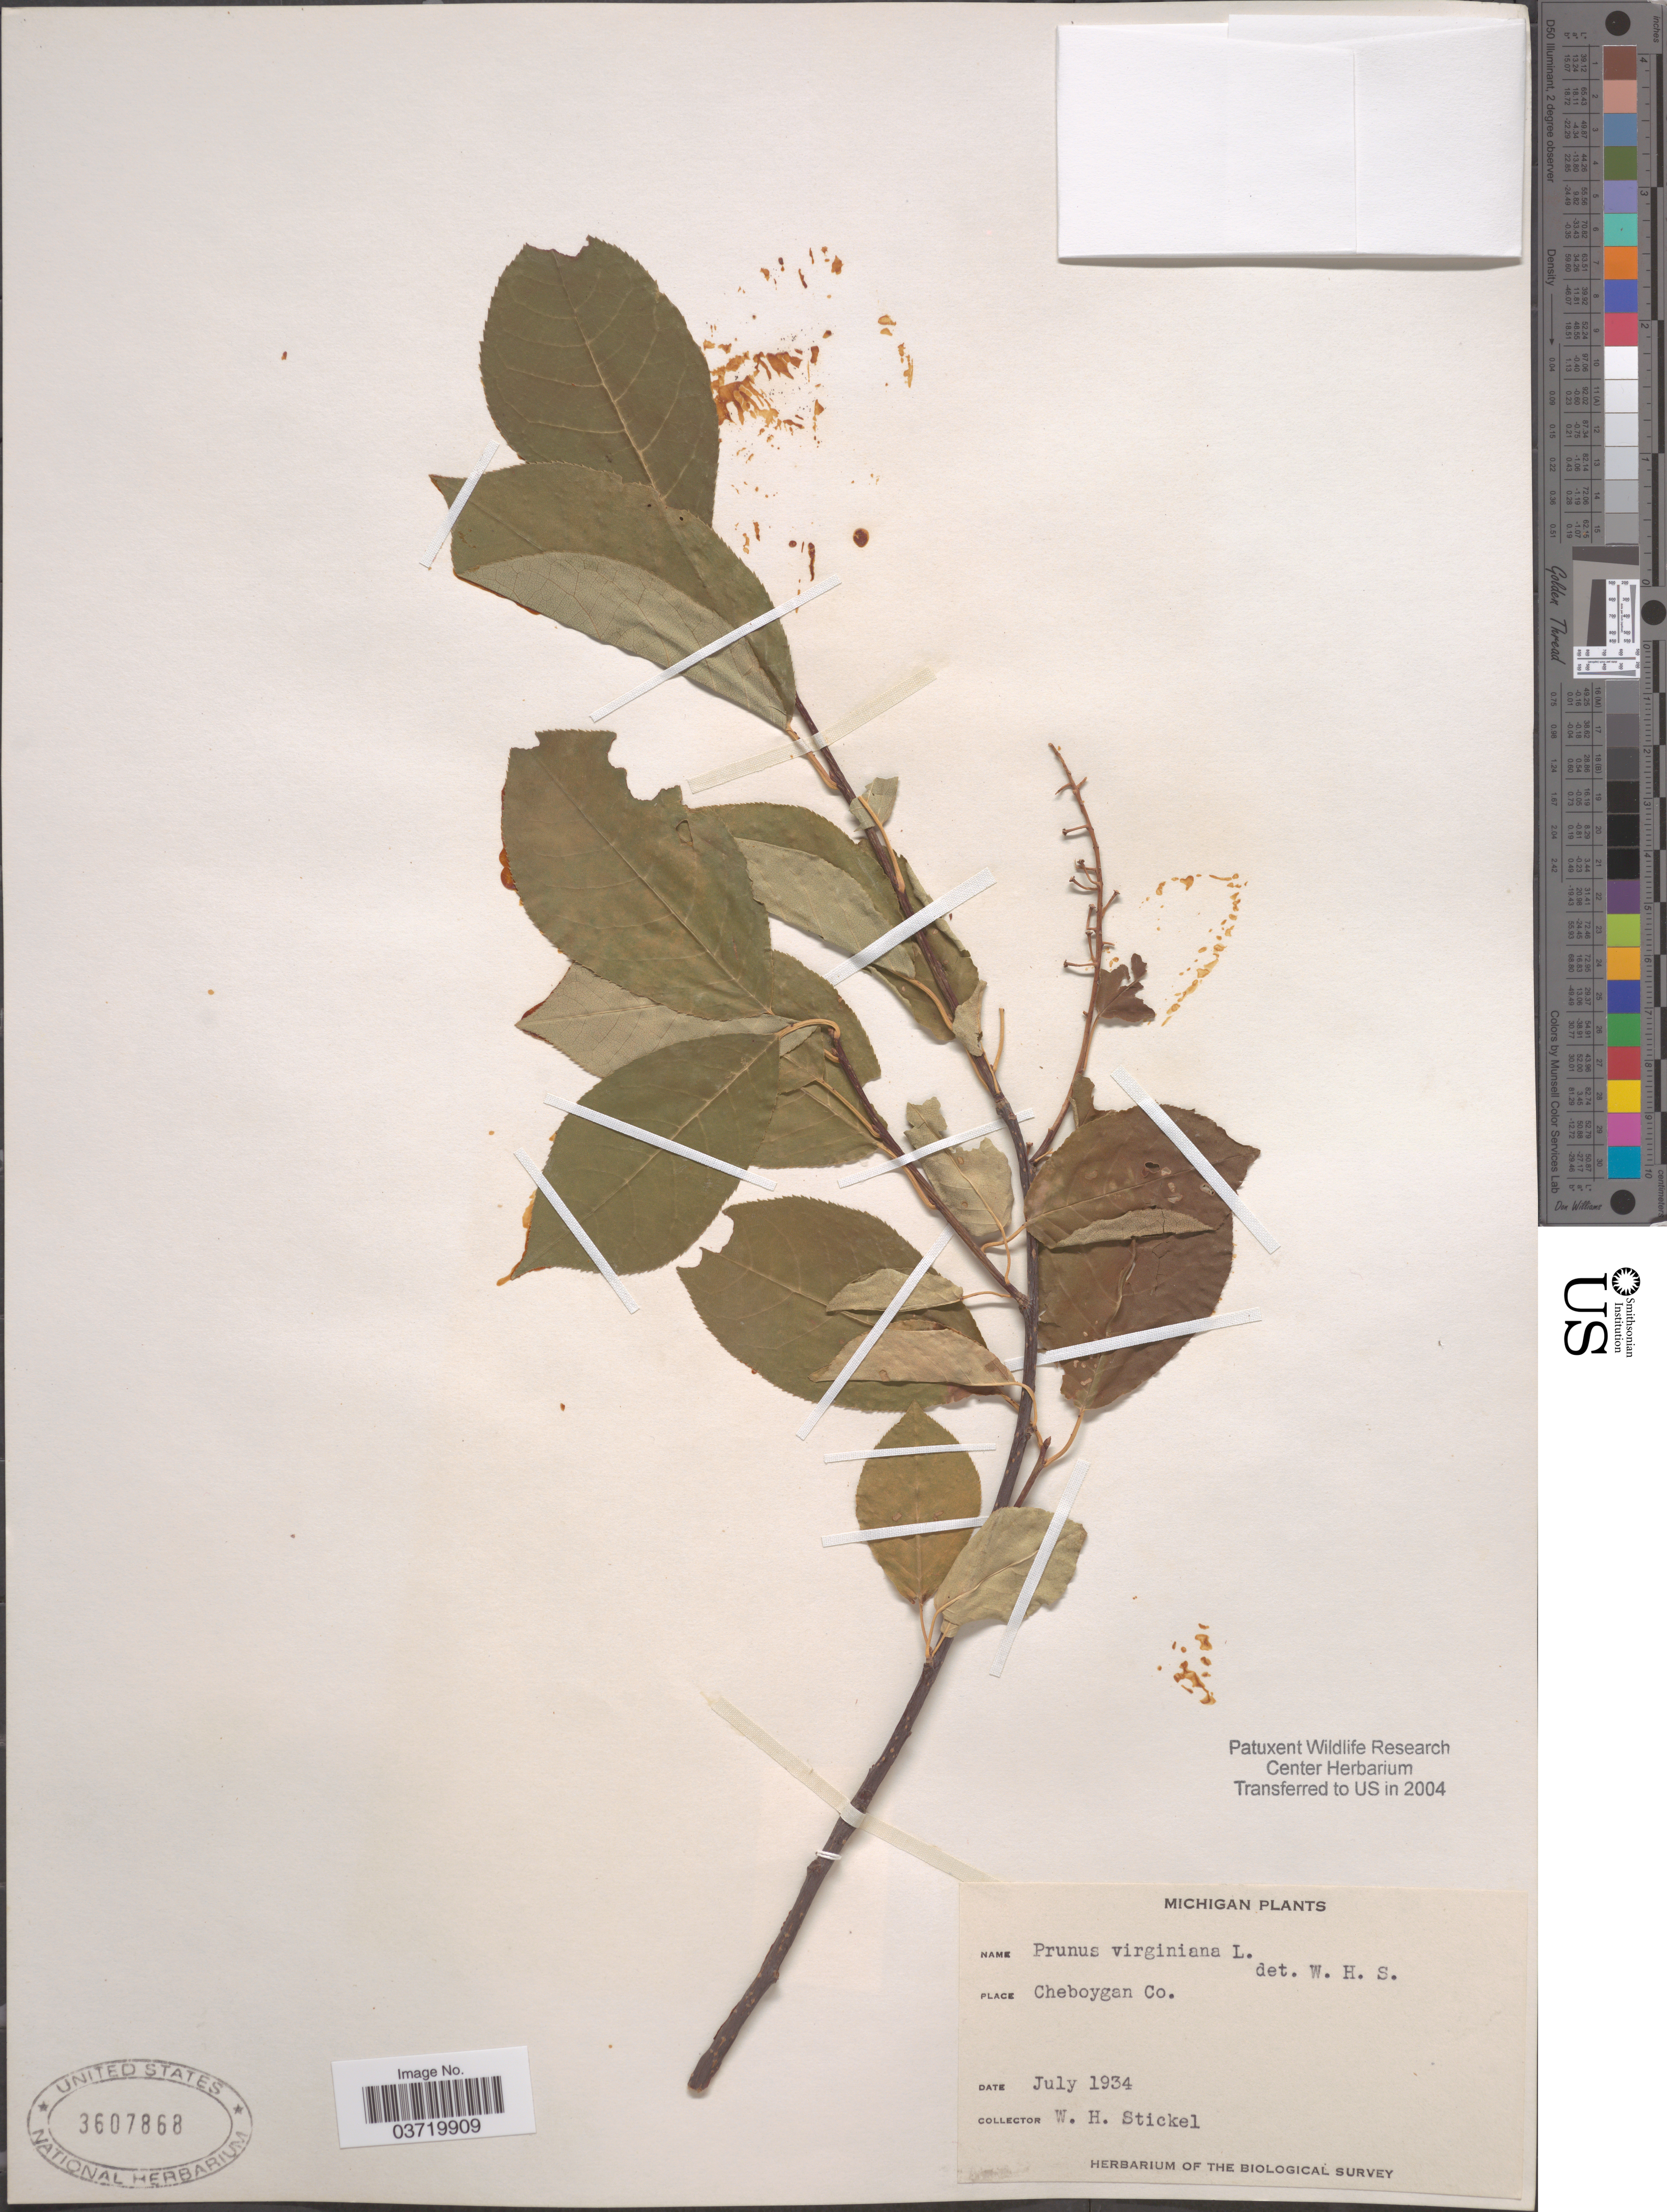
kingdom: Plantae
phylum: Tracheophyta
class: Magnoliopsida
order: Rosales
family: Rosaceae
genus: Prunus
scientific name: Prunus virginiana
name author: L.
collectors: W. Stickel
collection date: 1934-07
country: United States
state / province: Michigan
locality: Cheboygan Co.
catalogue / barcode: US 3607868